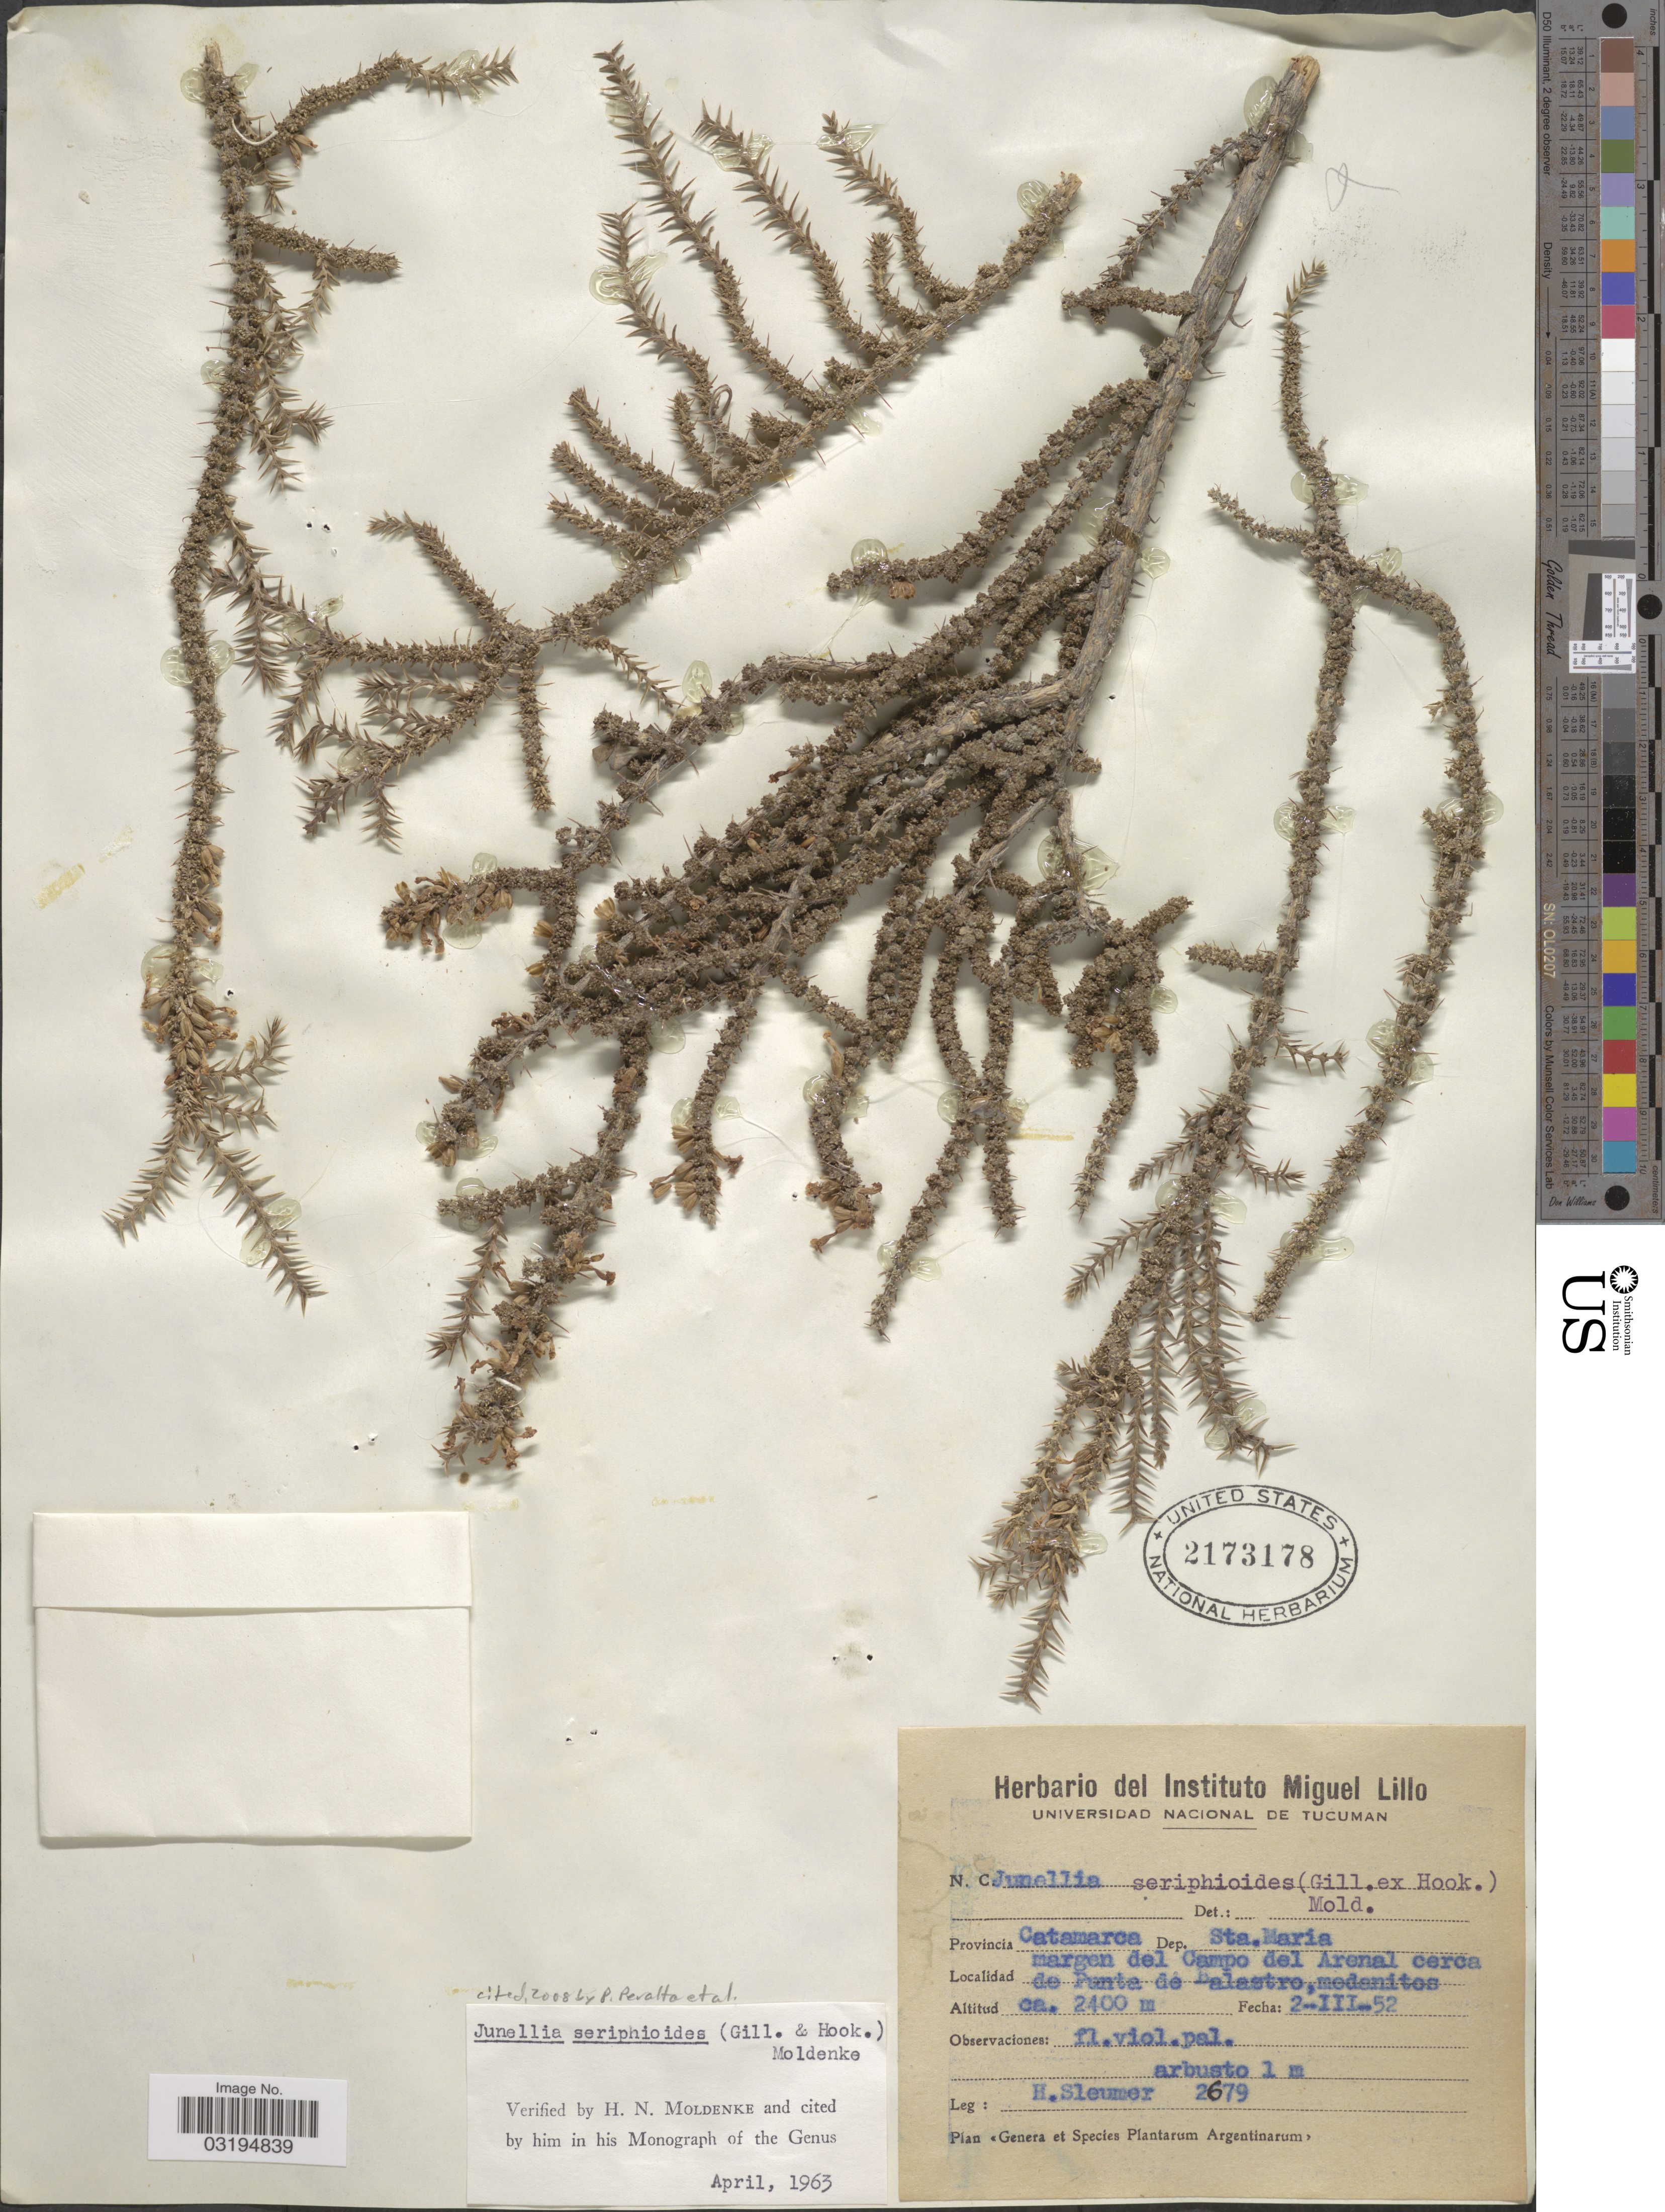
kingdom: Plantae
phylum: Tracheophyta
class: Magnoliopsida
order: Lamiales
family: Verbenaceae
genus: Junellia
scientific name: Junellia seriphioides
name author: (Gillies & Hook.) Moldenke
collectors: H. O. Sleumer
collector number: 2679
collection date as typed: Transcribed d/m/y: 2/3/52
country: Argentina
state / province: Catamarca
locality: Dep. Sta. Maria. Margen del Campo del Arenal cerca de Punta de Balastra.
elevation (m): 2400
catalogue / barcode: US 2173178